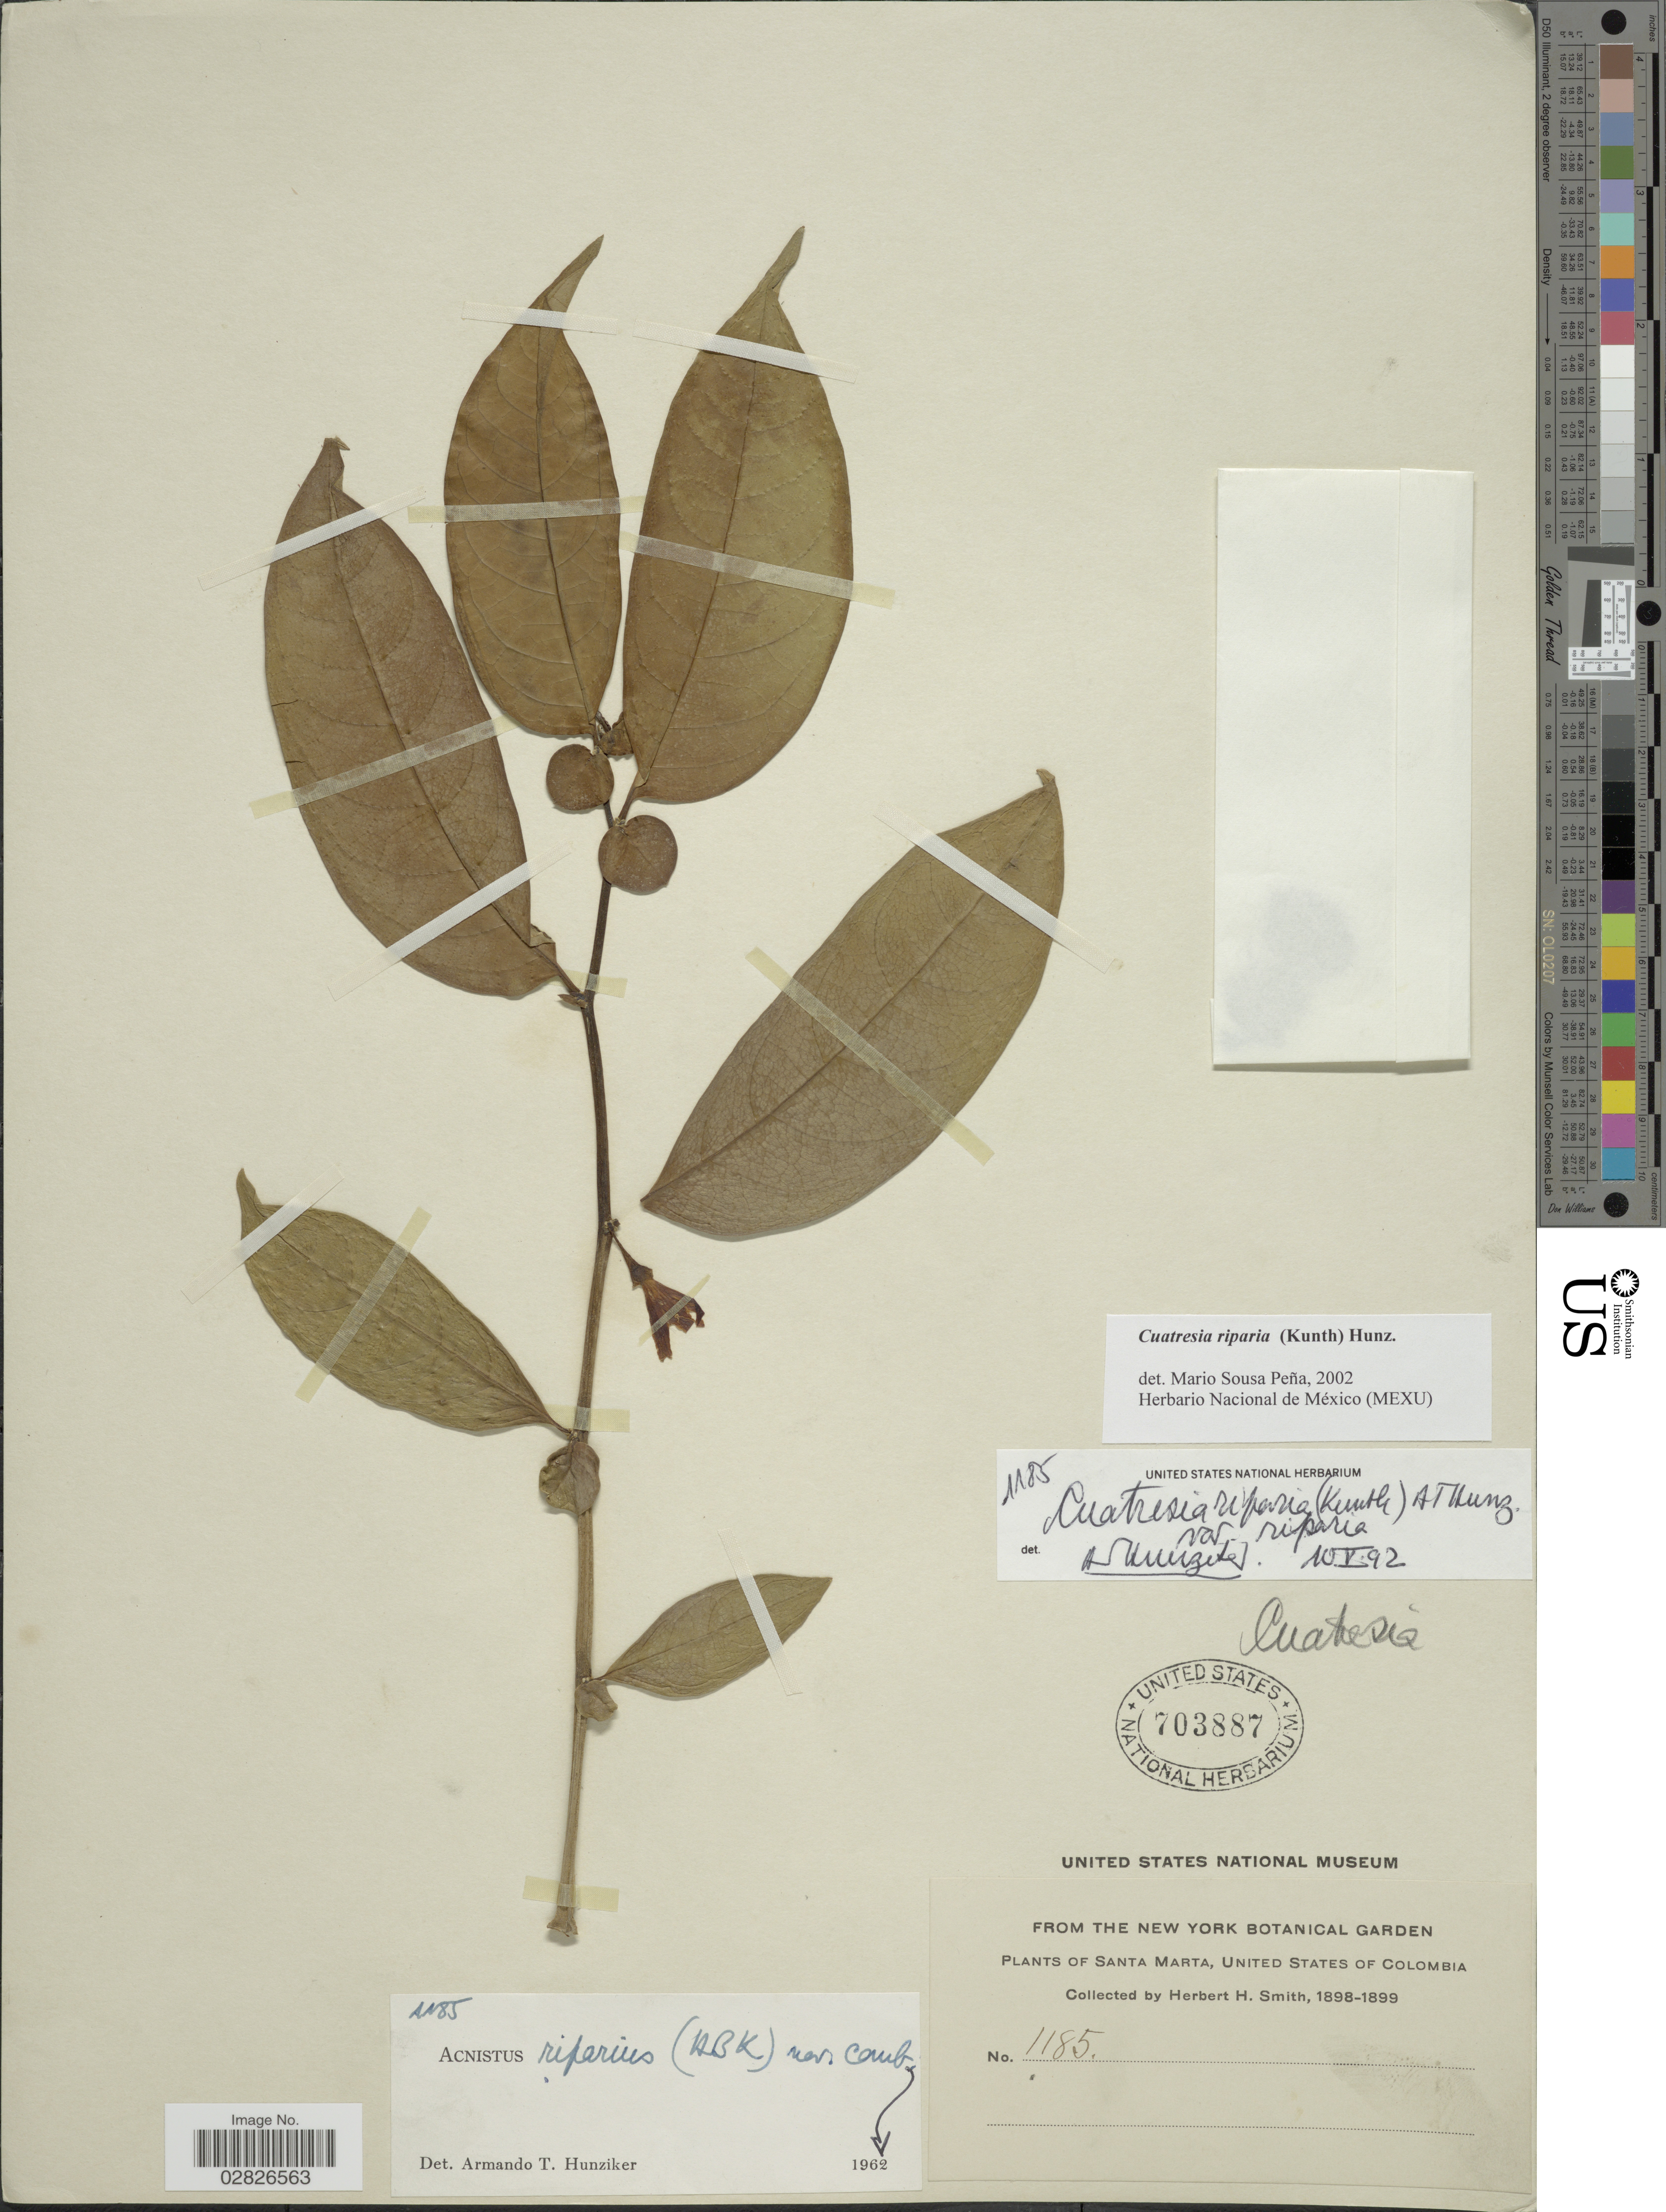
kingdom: Plantae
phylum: Tracheophyta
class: Magnoliopsida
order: Solanales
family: Solanaceae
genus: Cuatresia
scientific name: Cuatresia riparia var. riparia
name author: (Kunth) Hunz.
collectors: Herbert H. Smith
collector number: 1185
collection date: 1898/1899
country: Colombia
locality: Santa Marta, Unites States of Colombia.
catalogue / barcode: US 703887